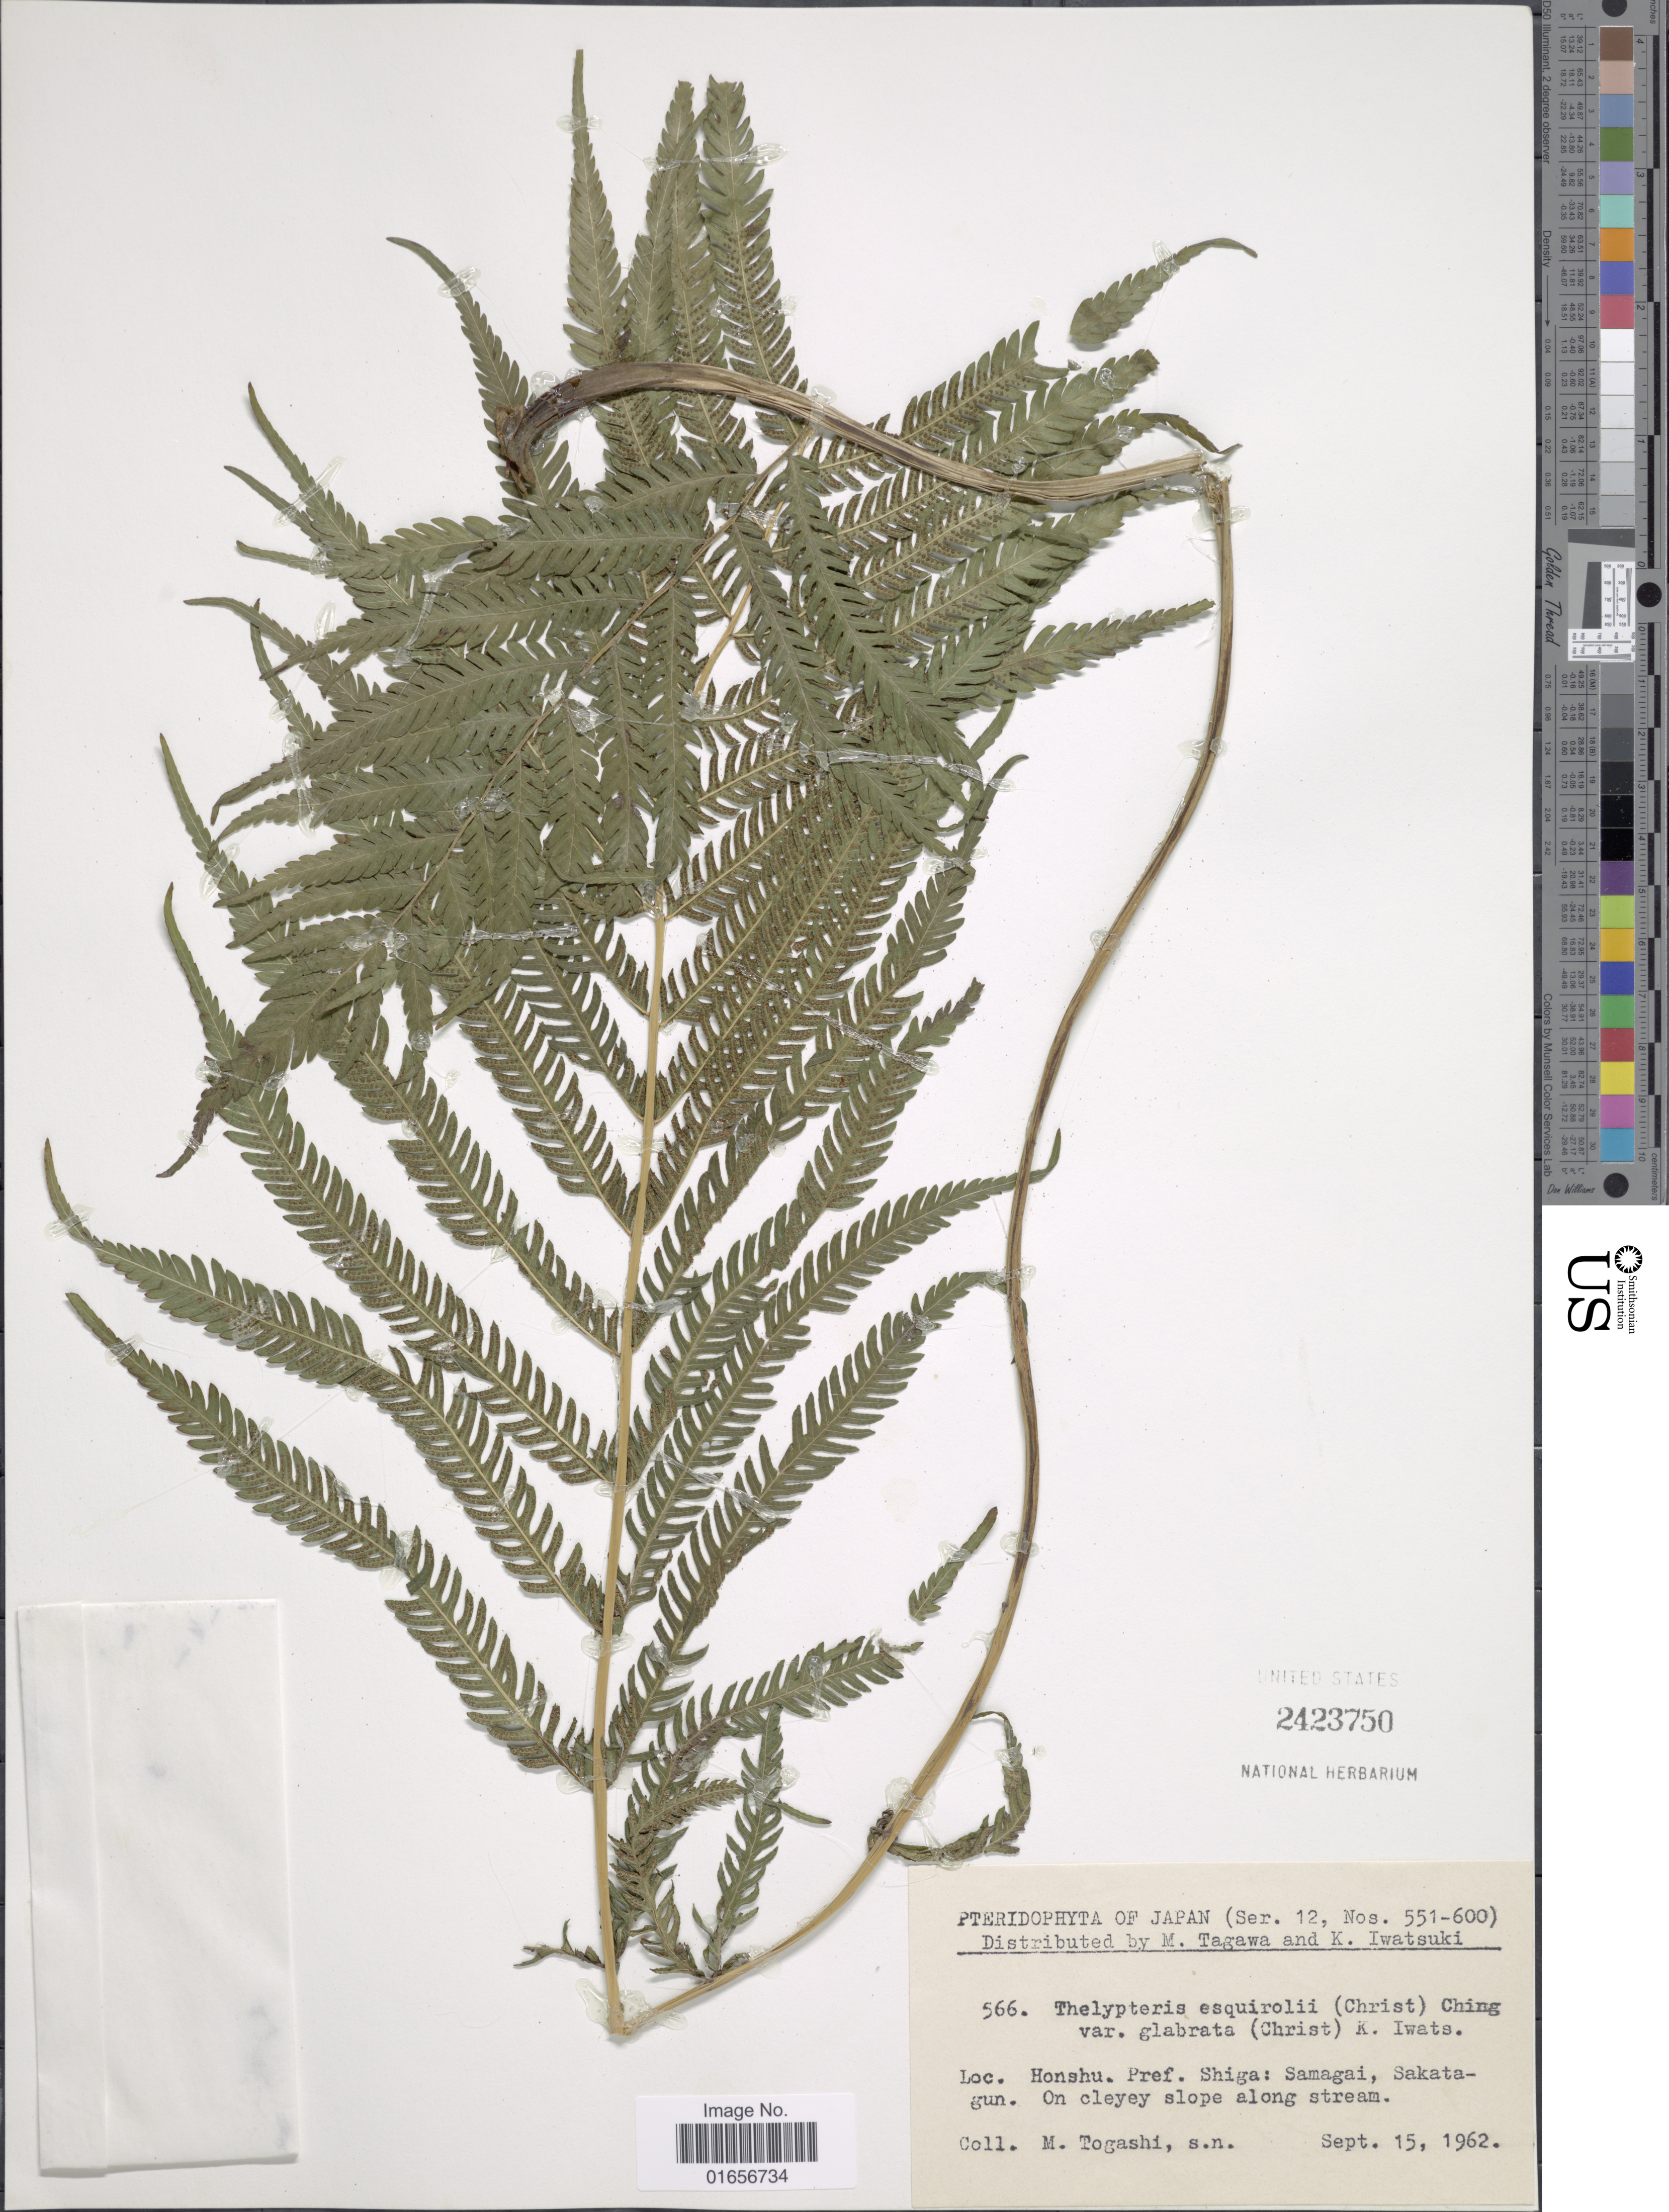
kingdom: Plantae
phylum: Tracheophyta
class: Polypodiopsida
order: Polypodiales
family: Thelypteridaceae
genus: Pseudocyclosorus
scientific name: Pseudocyclosorus esquirolii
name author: (Christ) Ching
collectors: M. Togashi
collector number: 566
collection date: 1962-09-15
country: Japan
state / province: Siga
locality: Honshu, Pref. Shiga: Samagai, Sakatagun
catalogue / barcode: US 2423750